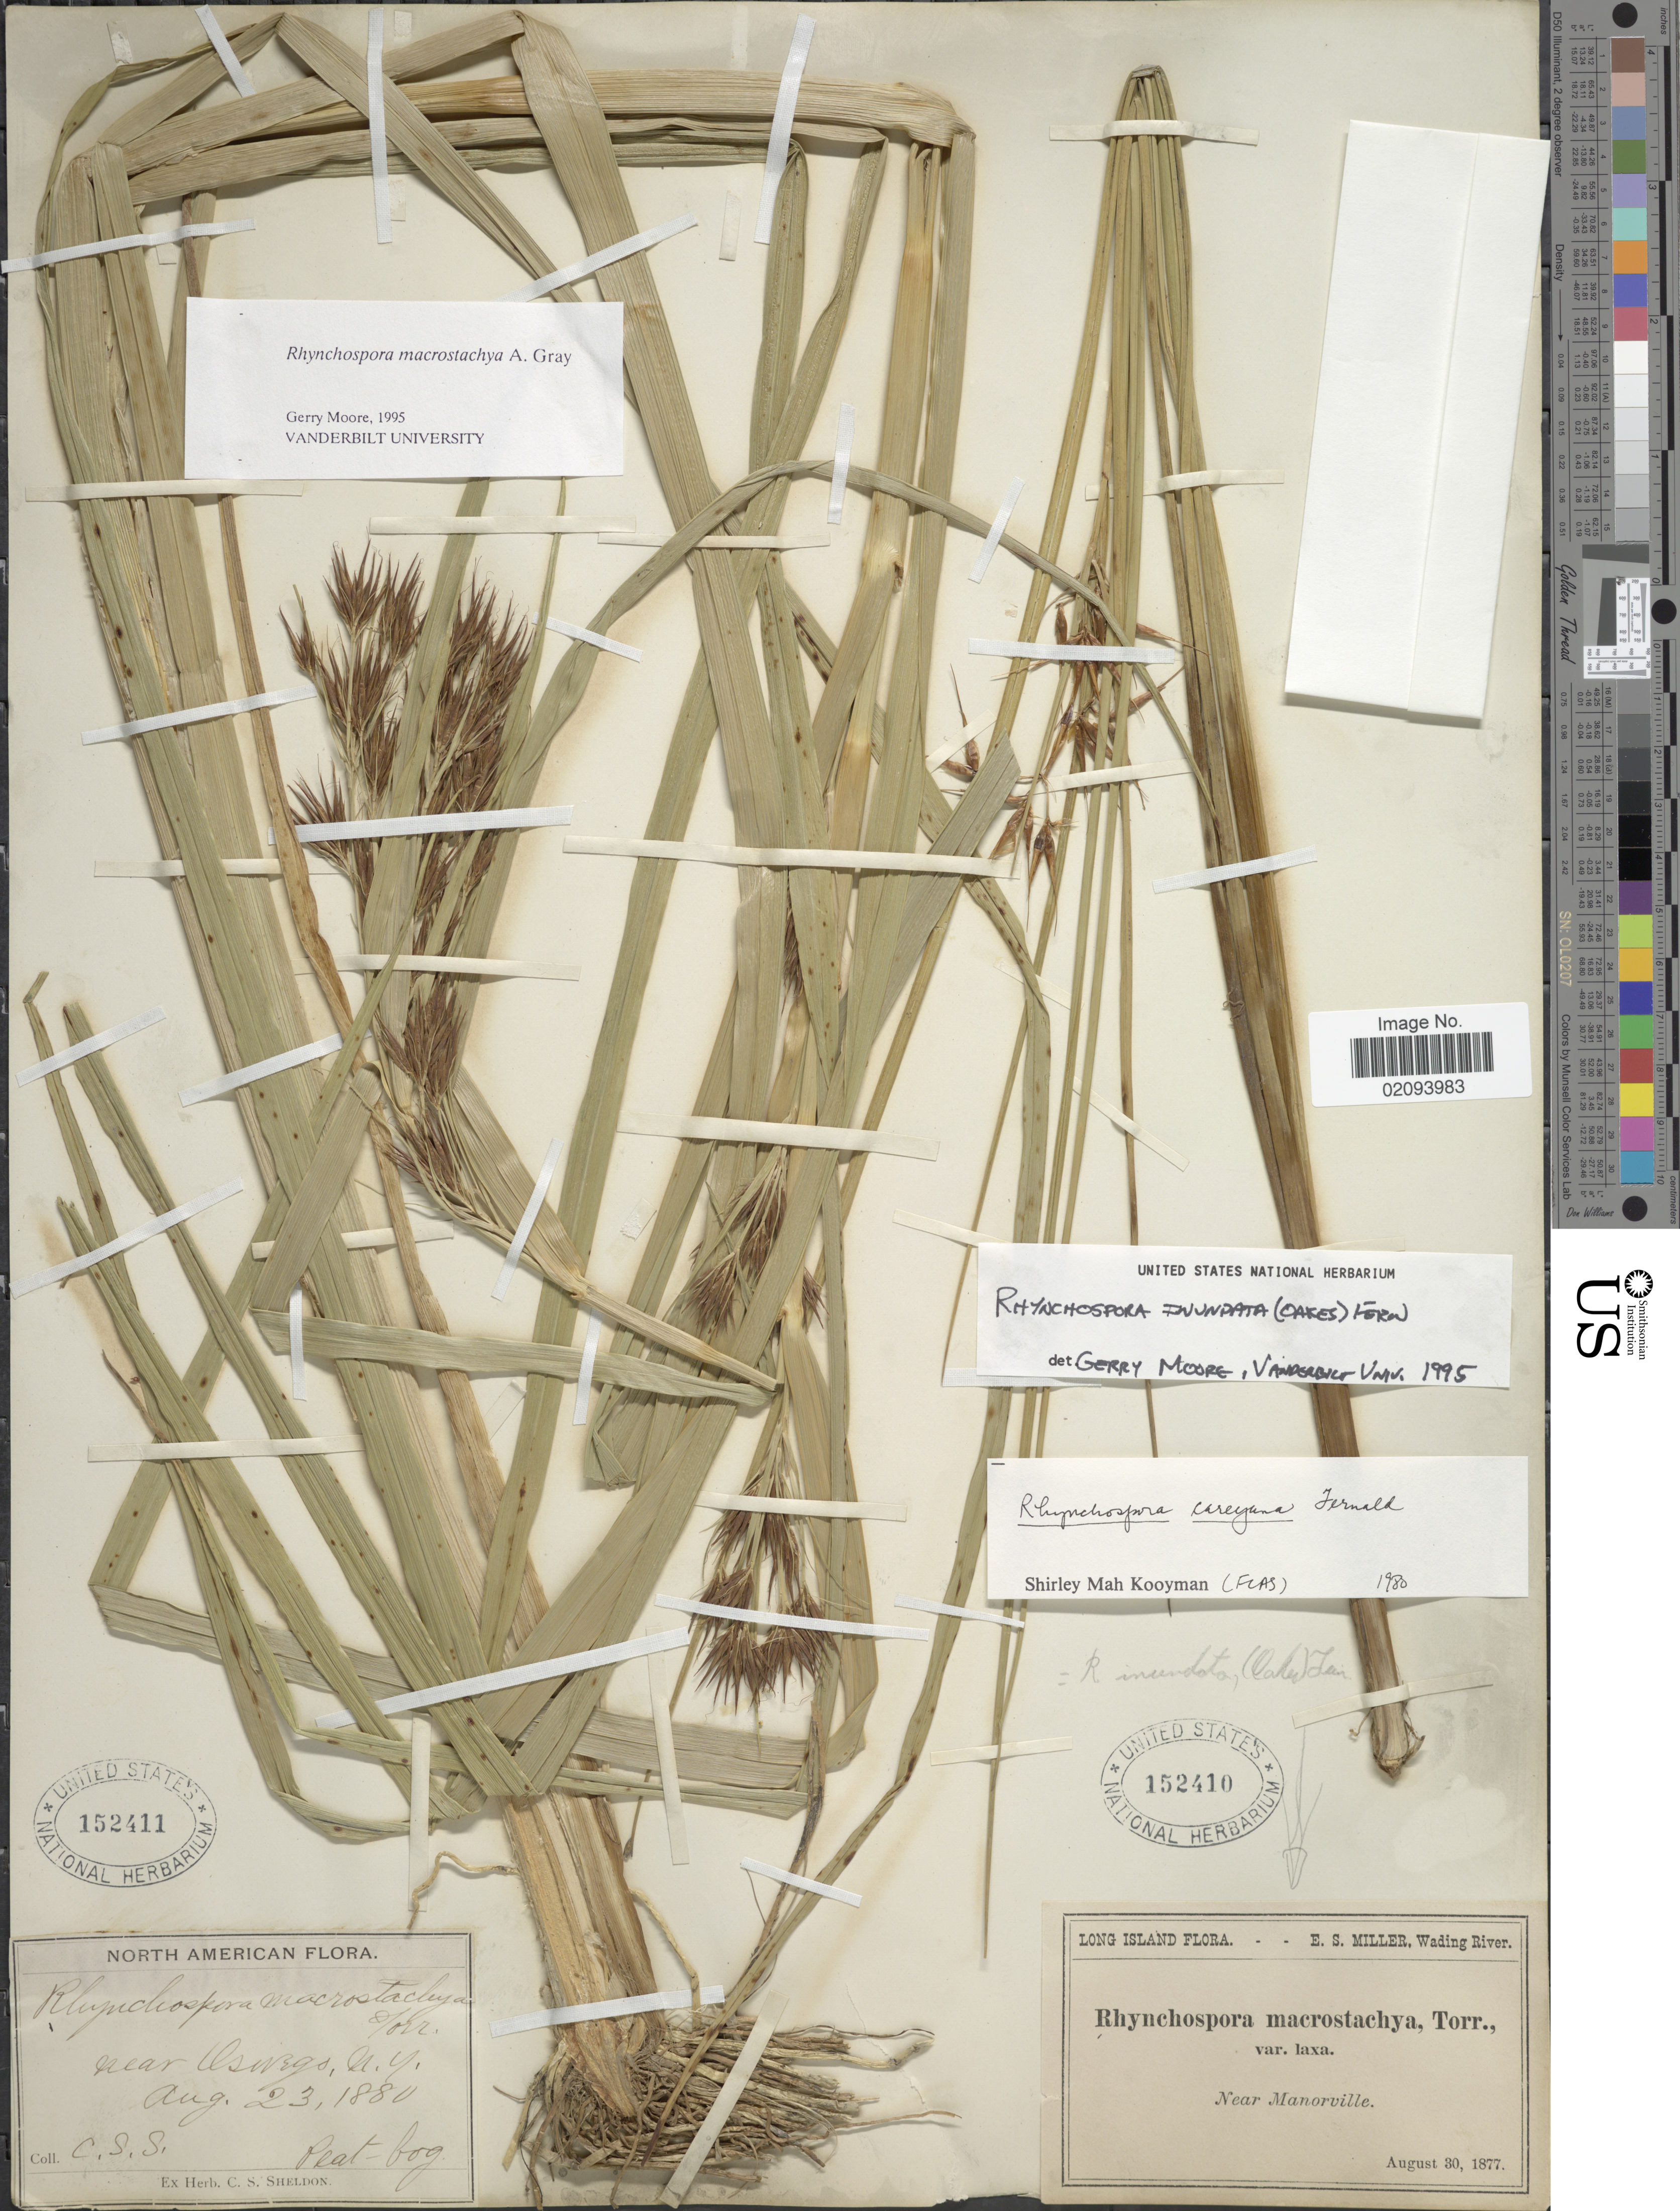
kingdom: Plantae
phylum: Tracheophyta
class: Liliopsida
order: Poales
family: Cyperaceae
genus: Rhynchospora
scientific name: Rhynchospora inundata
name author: (Oakes) Fernald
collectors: C. S. Sheldon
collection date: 1880-08-23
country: United States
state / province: New York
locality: Near Oswego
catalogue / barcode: US 152411-2